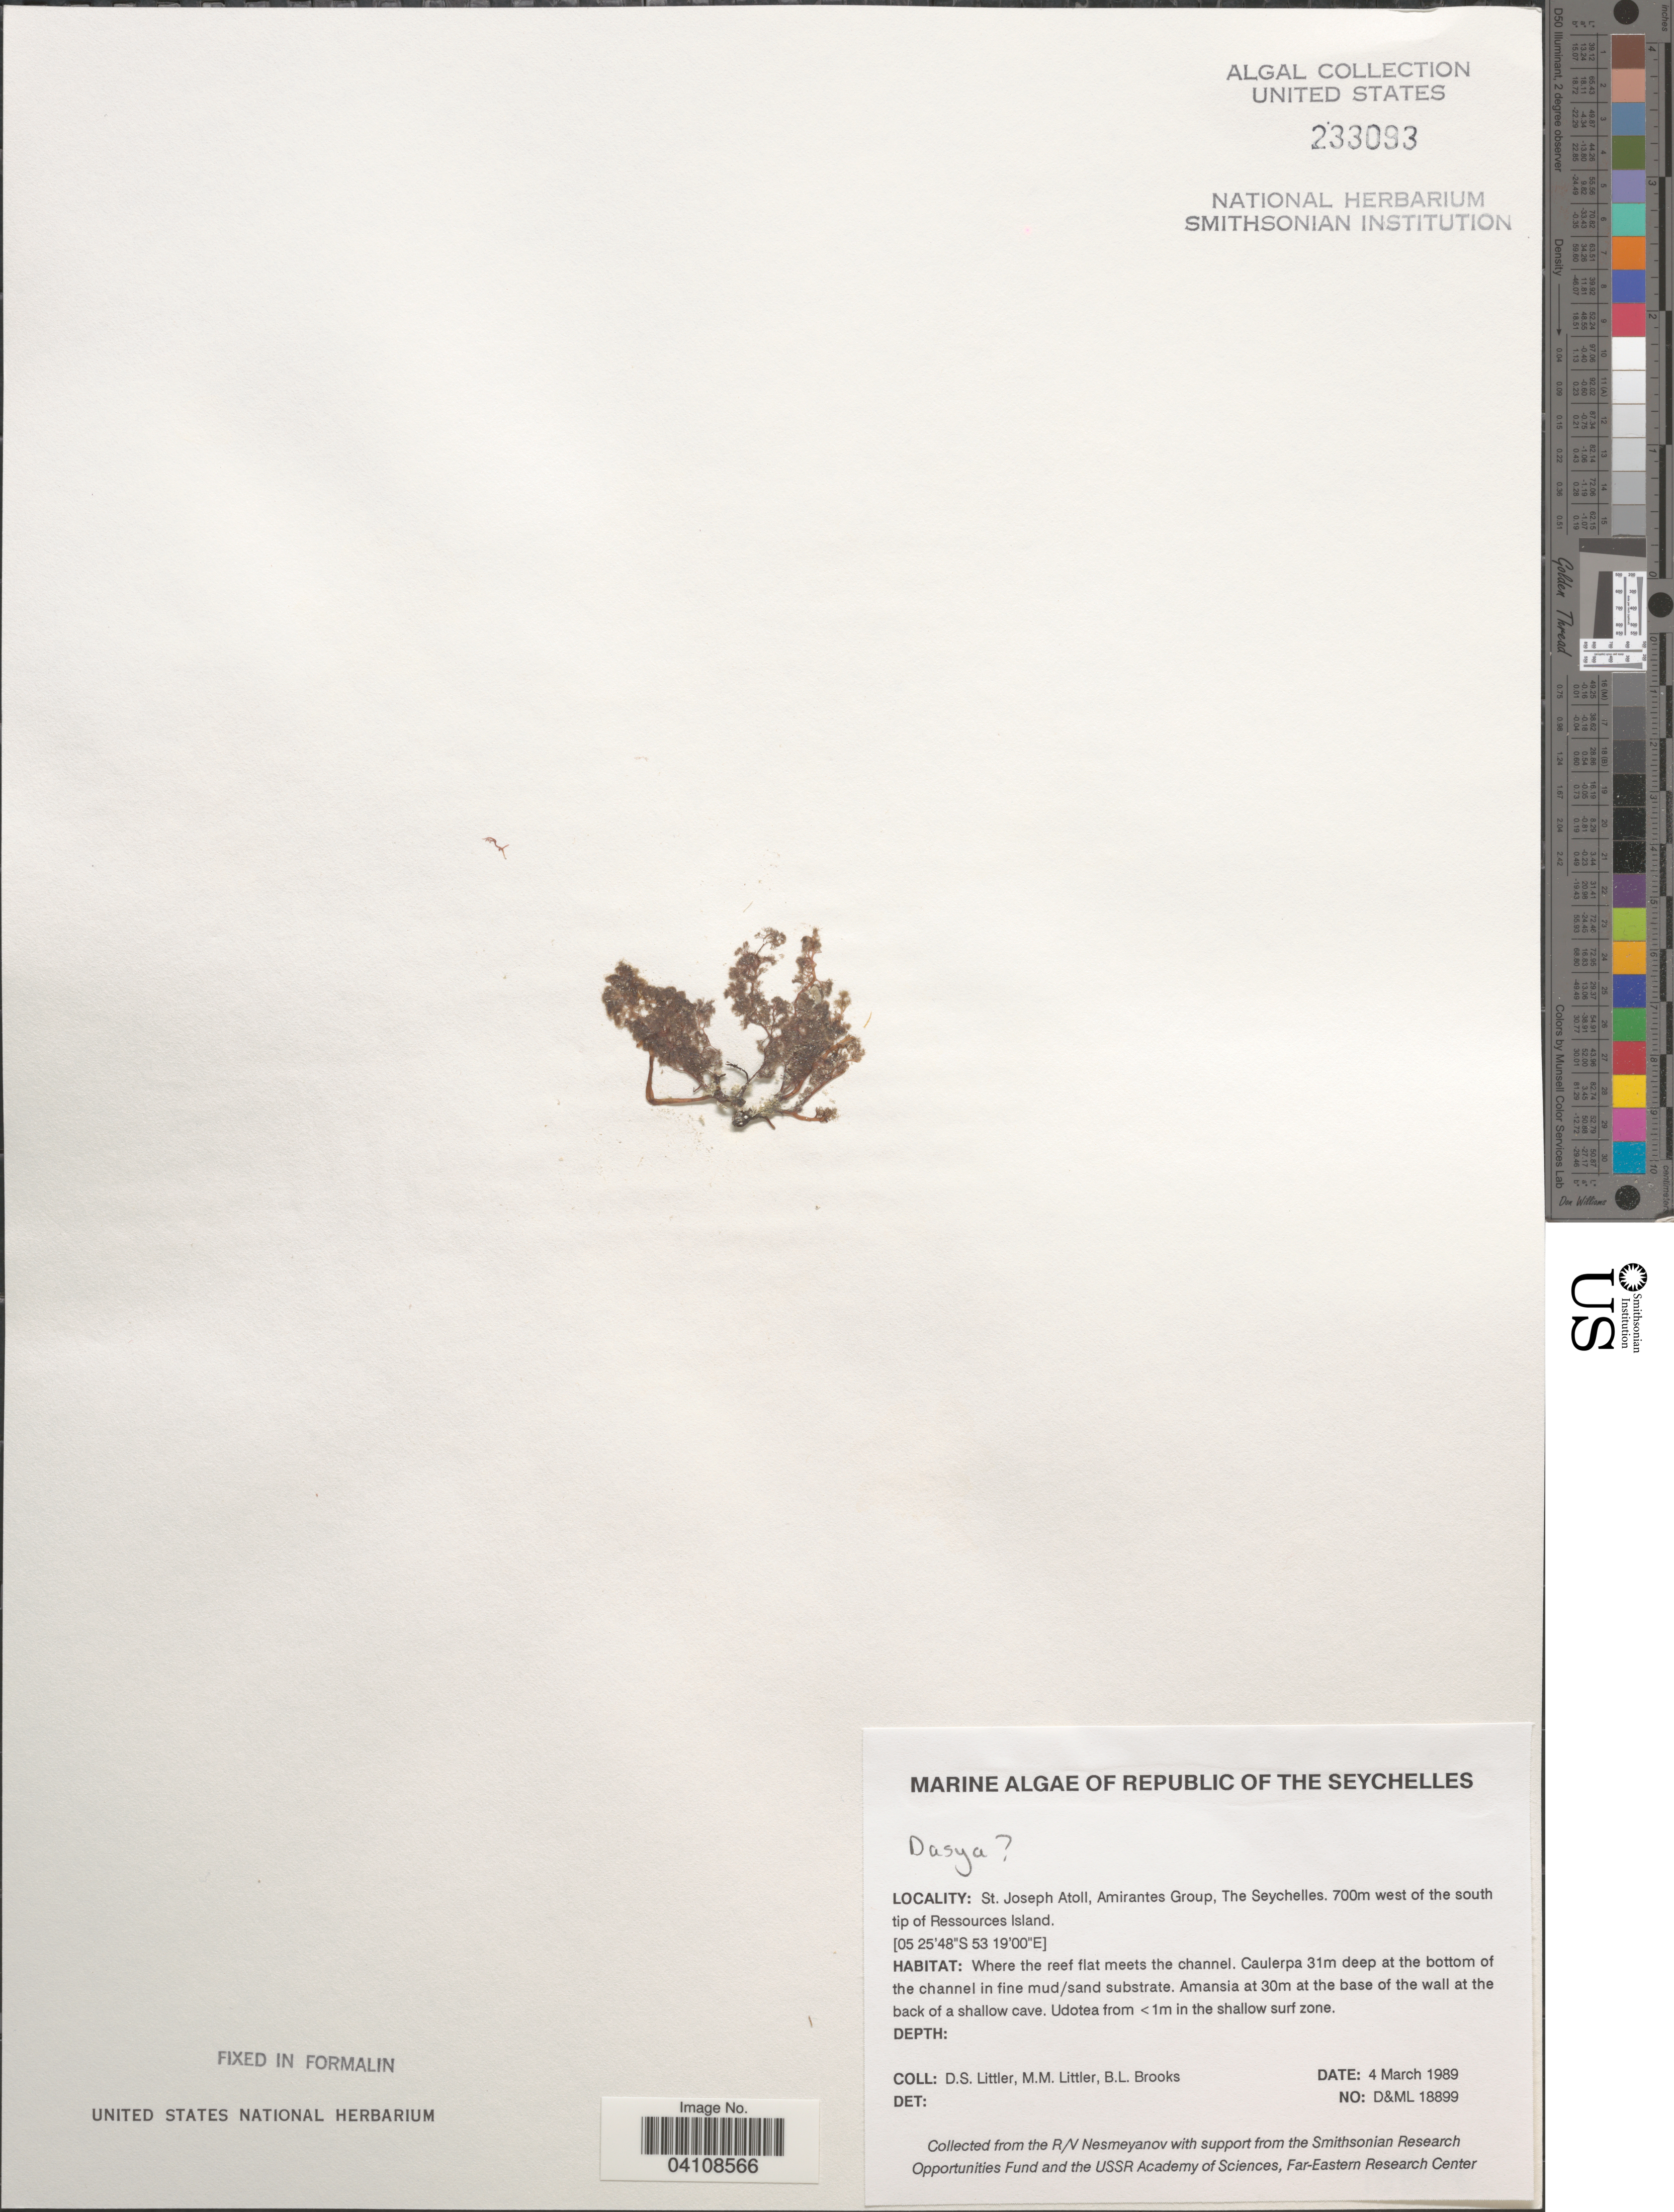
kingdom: Plantae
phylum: Rhodophyta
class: Florideophyceae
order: Ceramiales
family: Dasyaceae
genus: Dasya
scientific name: Dasya sp.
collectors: D. S. Littler & B. Brooks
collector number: D&ML18899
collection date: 1989-03-04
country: Seychelles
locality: Republic of The Seychelles. St. Joseph Atoll, Amirantes Group. 700m west of the south tip of Ressources Island. Where the reef flat meets the channel.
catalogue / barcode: US 233093